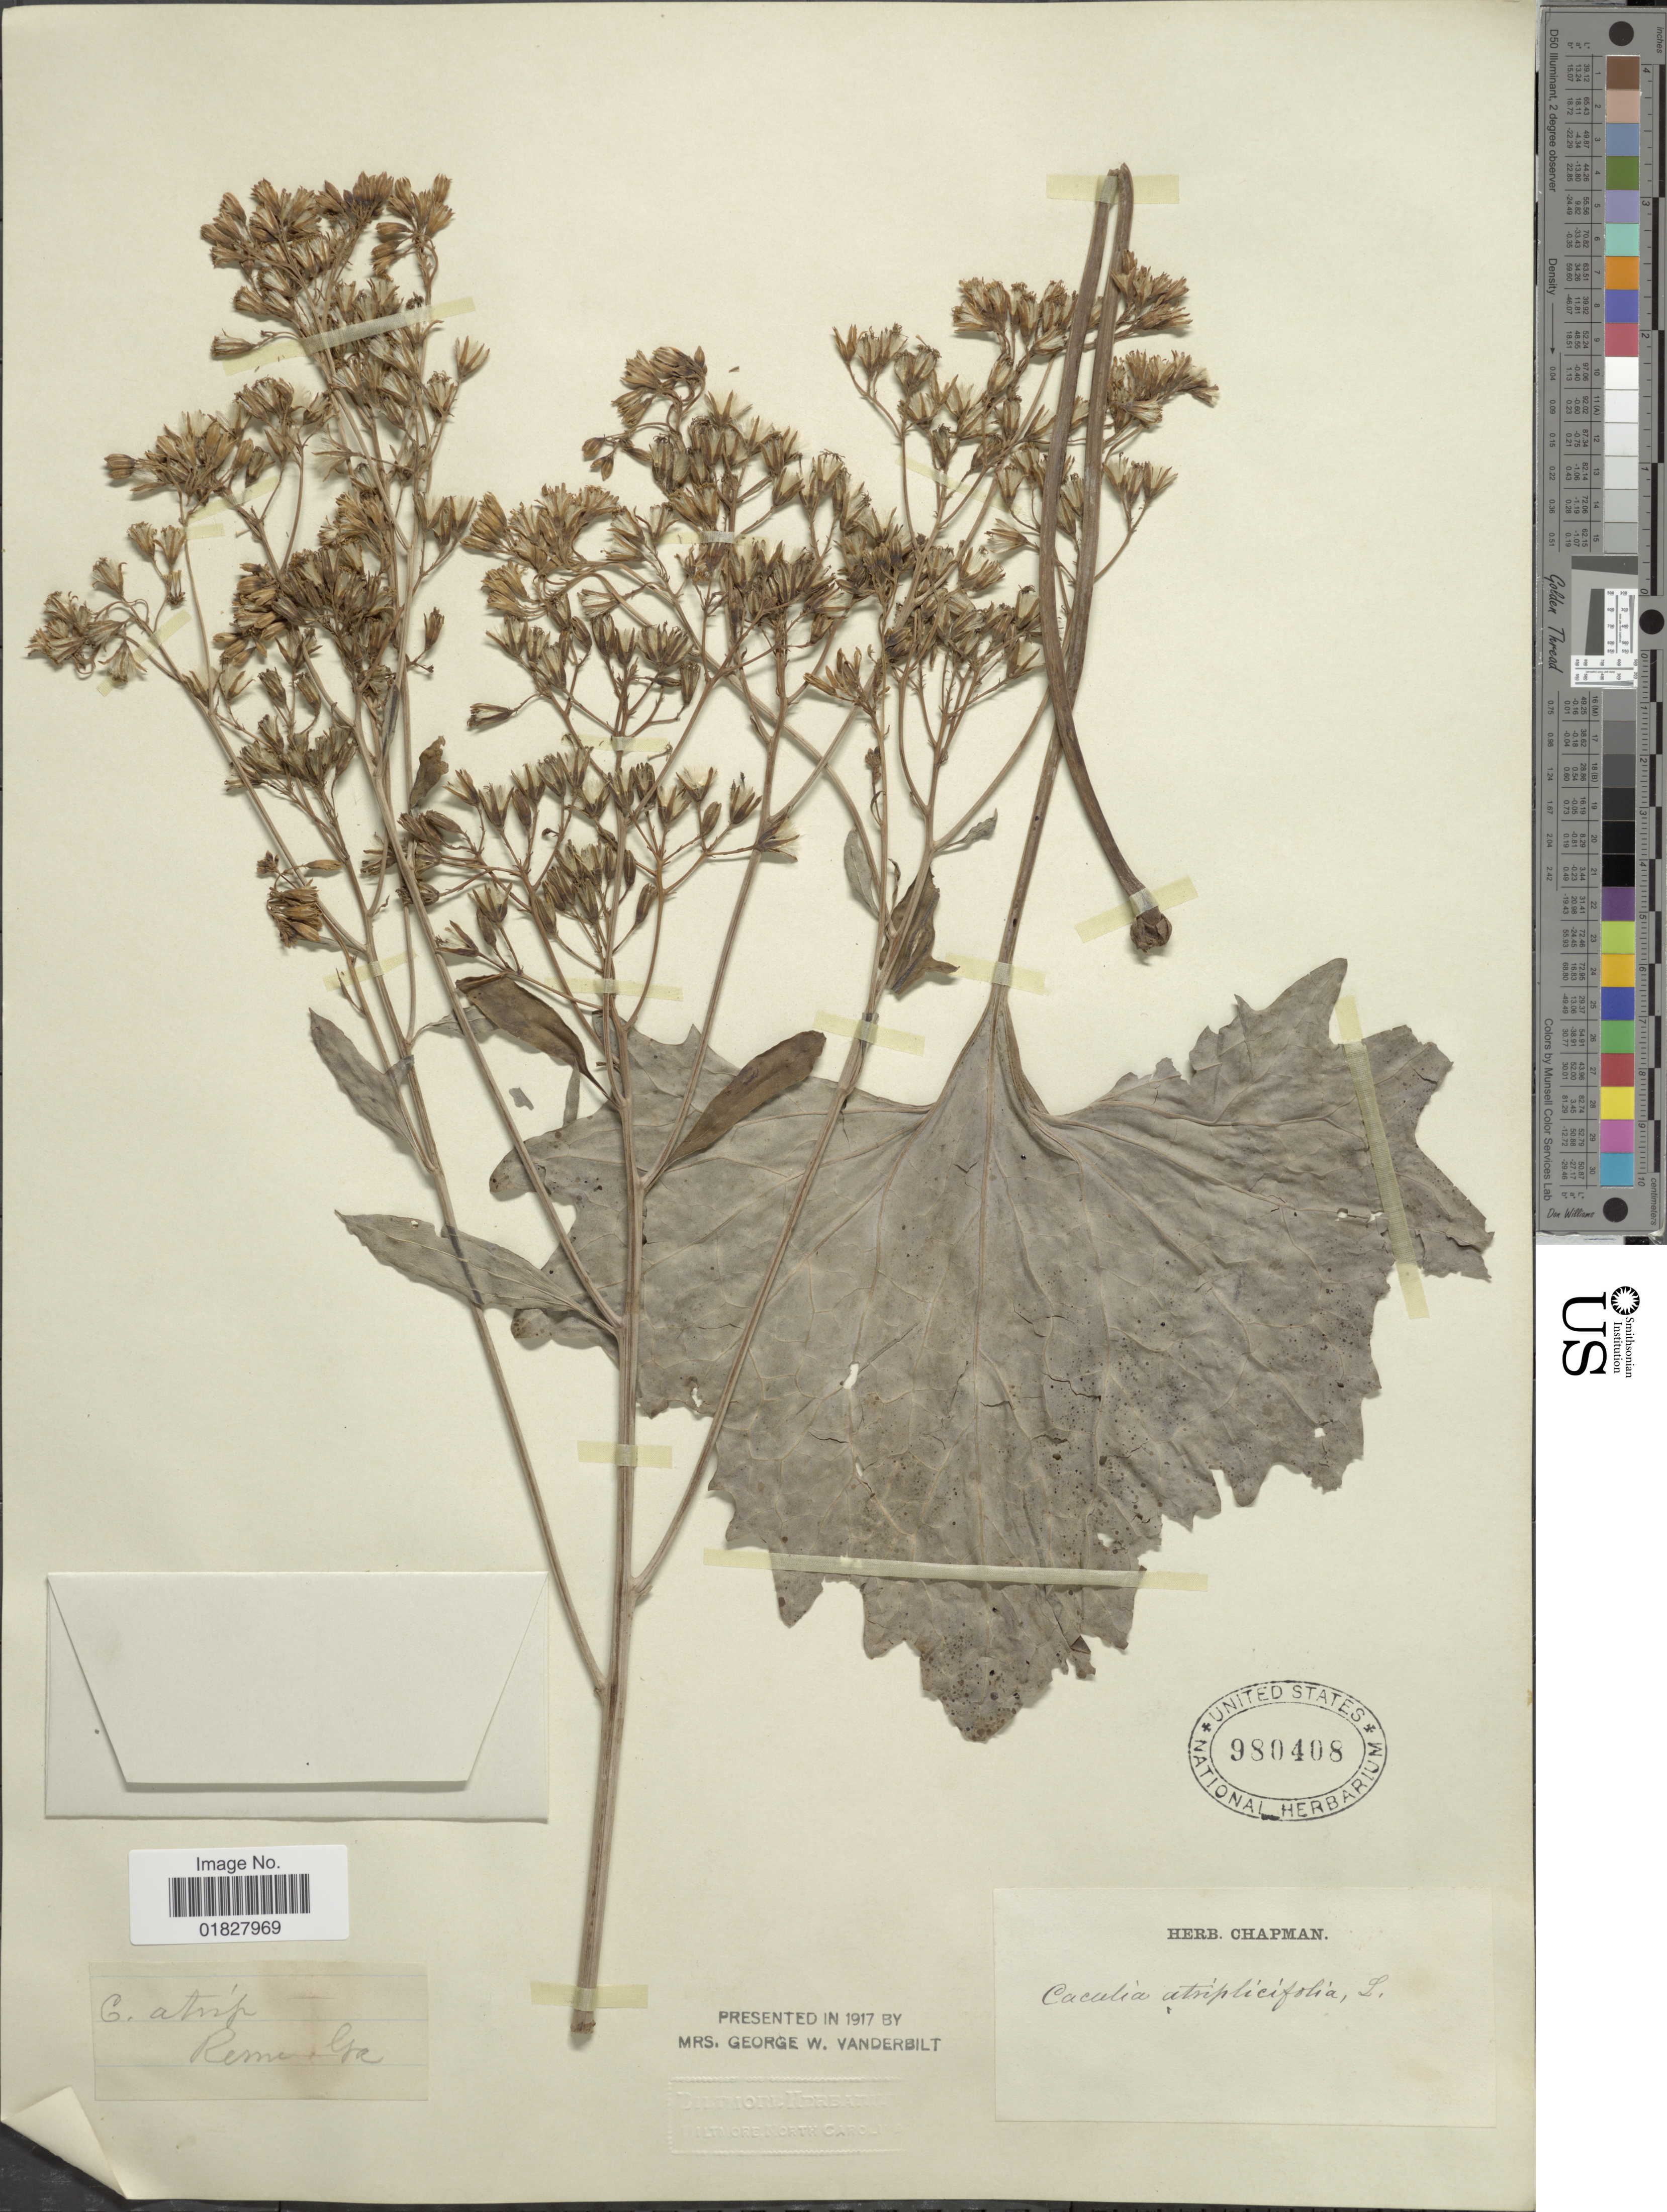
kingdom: Plantae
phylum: Tracheophyta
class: Magnoliopsida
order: Asterales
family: Asteraceae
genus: Arnoglossum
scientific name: Arnoglossum atriplicifolium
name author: (L.) H. Rob.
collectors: ex herb. Chapman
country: United States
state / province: Georgia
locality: Reme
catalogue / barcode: US 980408